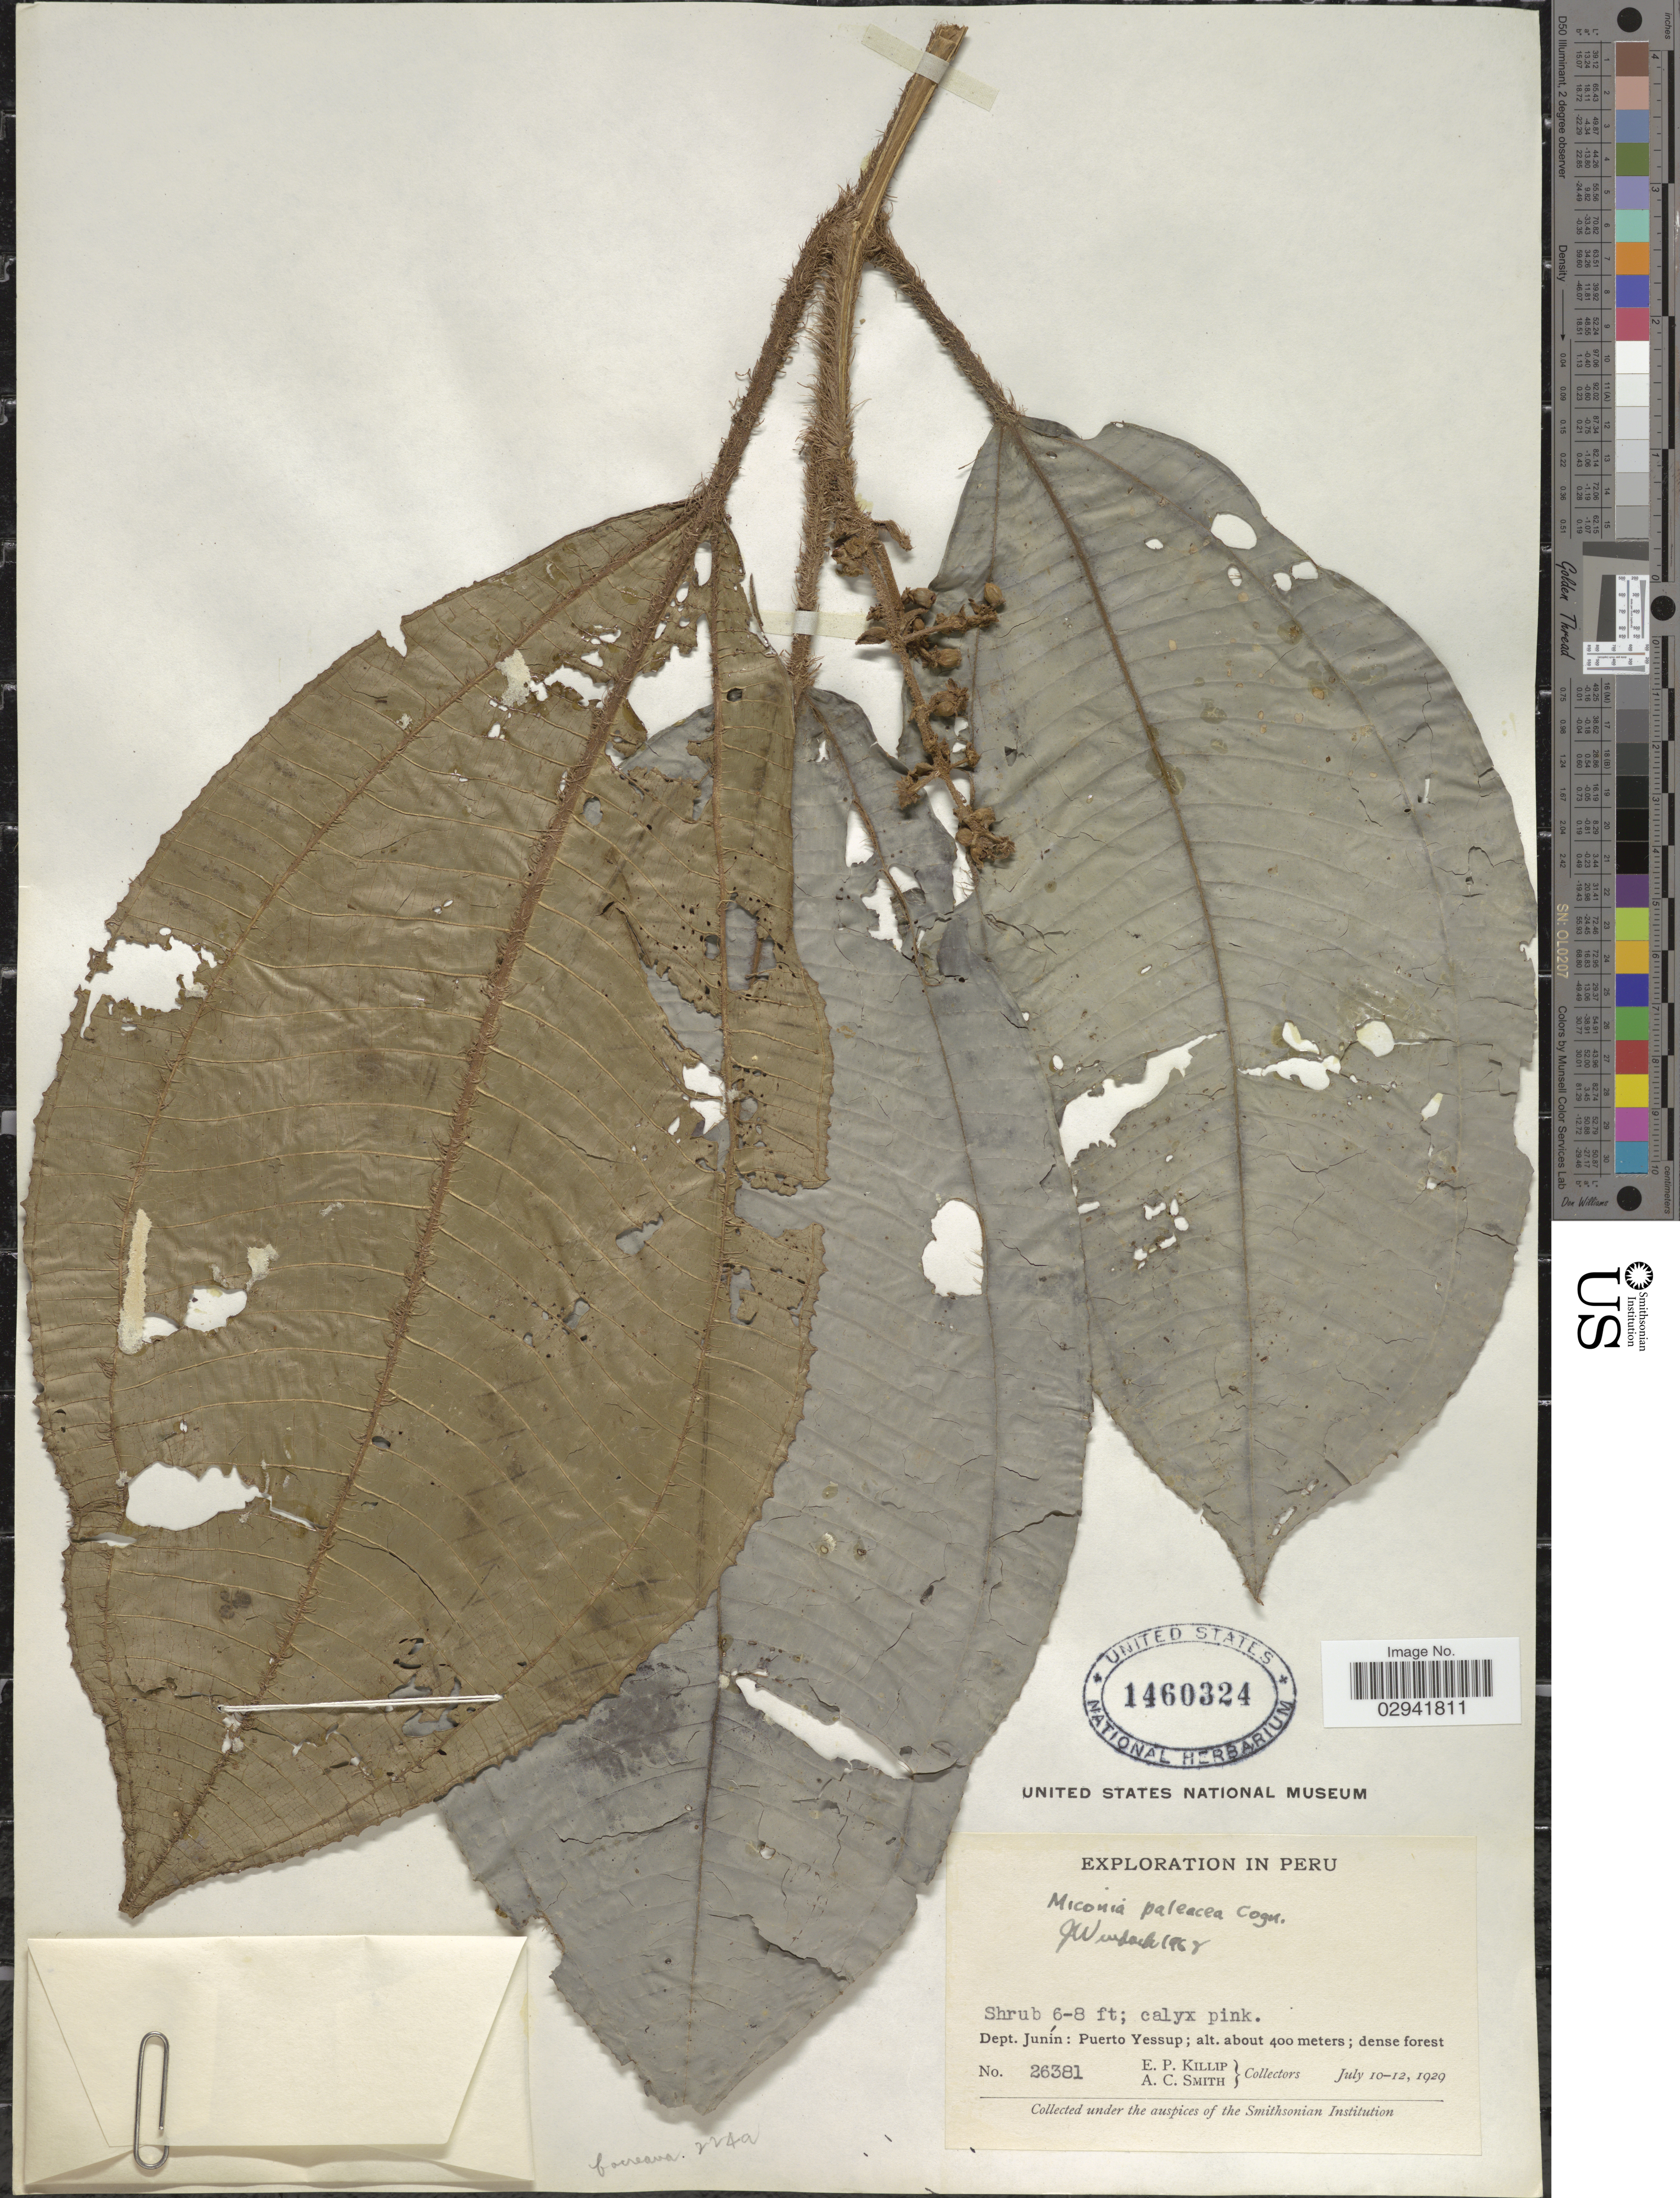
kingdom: Plantae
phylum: Tracheophyta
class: Magnoliopsida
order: Myrtales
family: Melastomataceae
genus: Miconia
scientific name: Miconia paleacea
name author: Cogn.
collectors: E. P. Killip & A. C. Smith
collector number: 26381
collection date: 1929-07-10/1929-07-12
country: Peru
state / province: Junín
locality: Dept. Junín: Puerto Yessup.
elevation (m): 400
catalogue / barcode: US 1460324